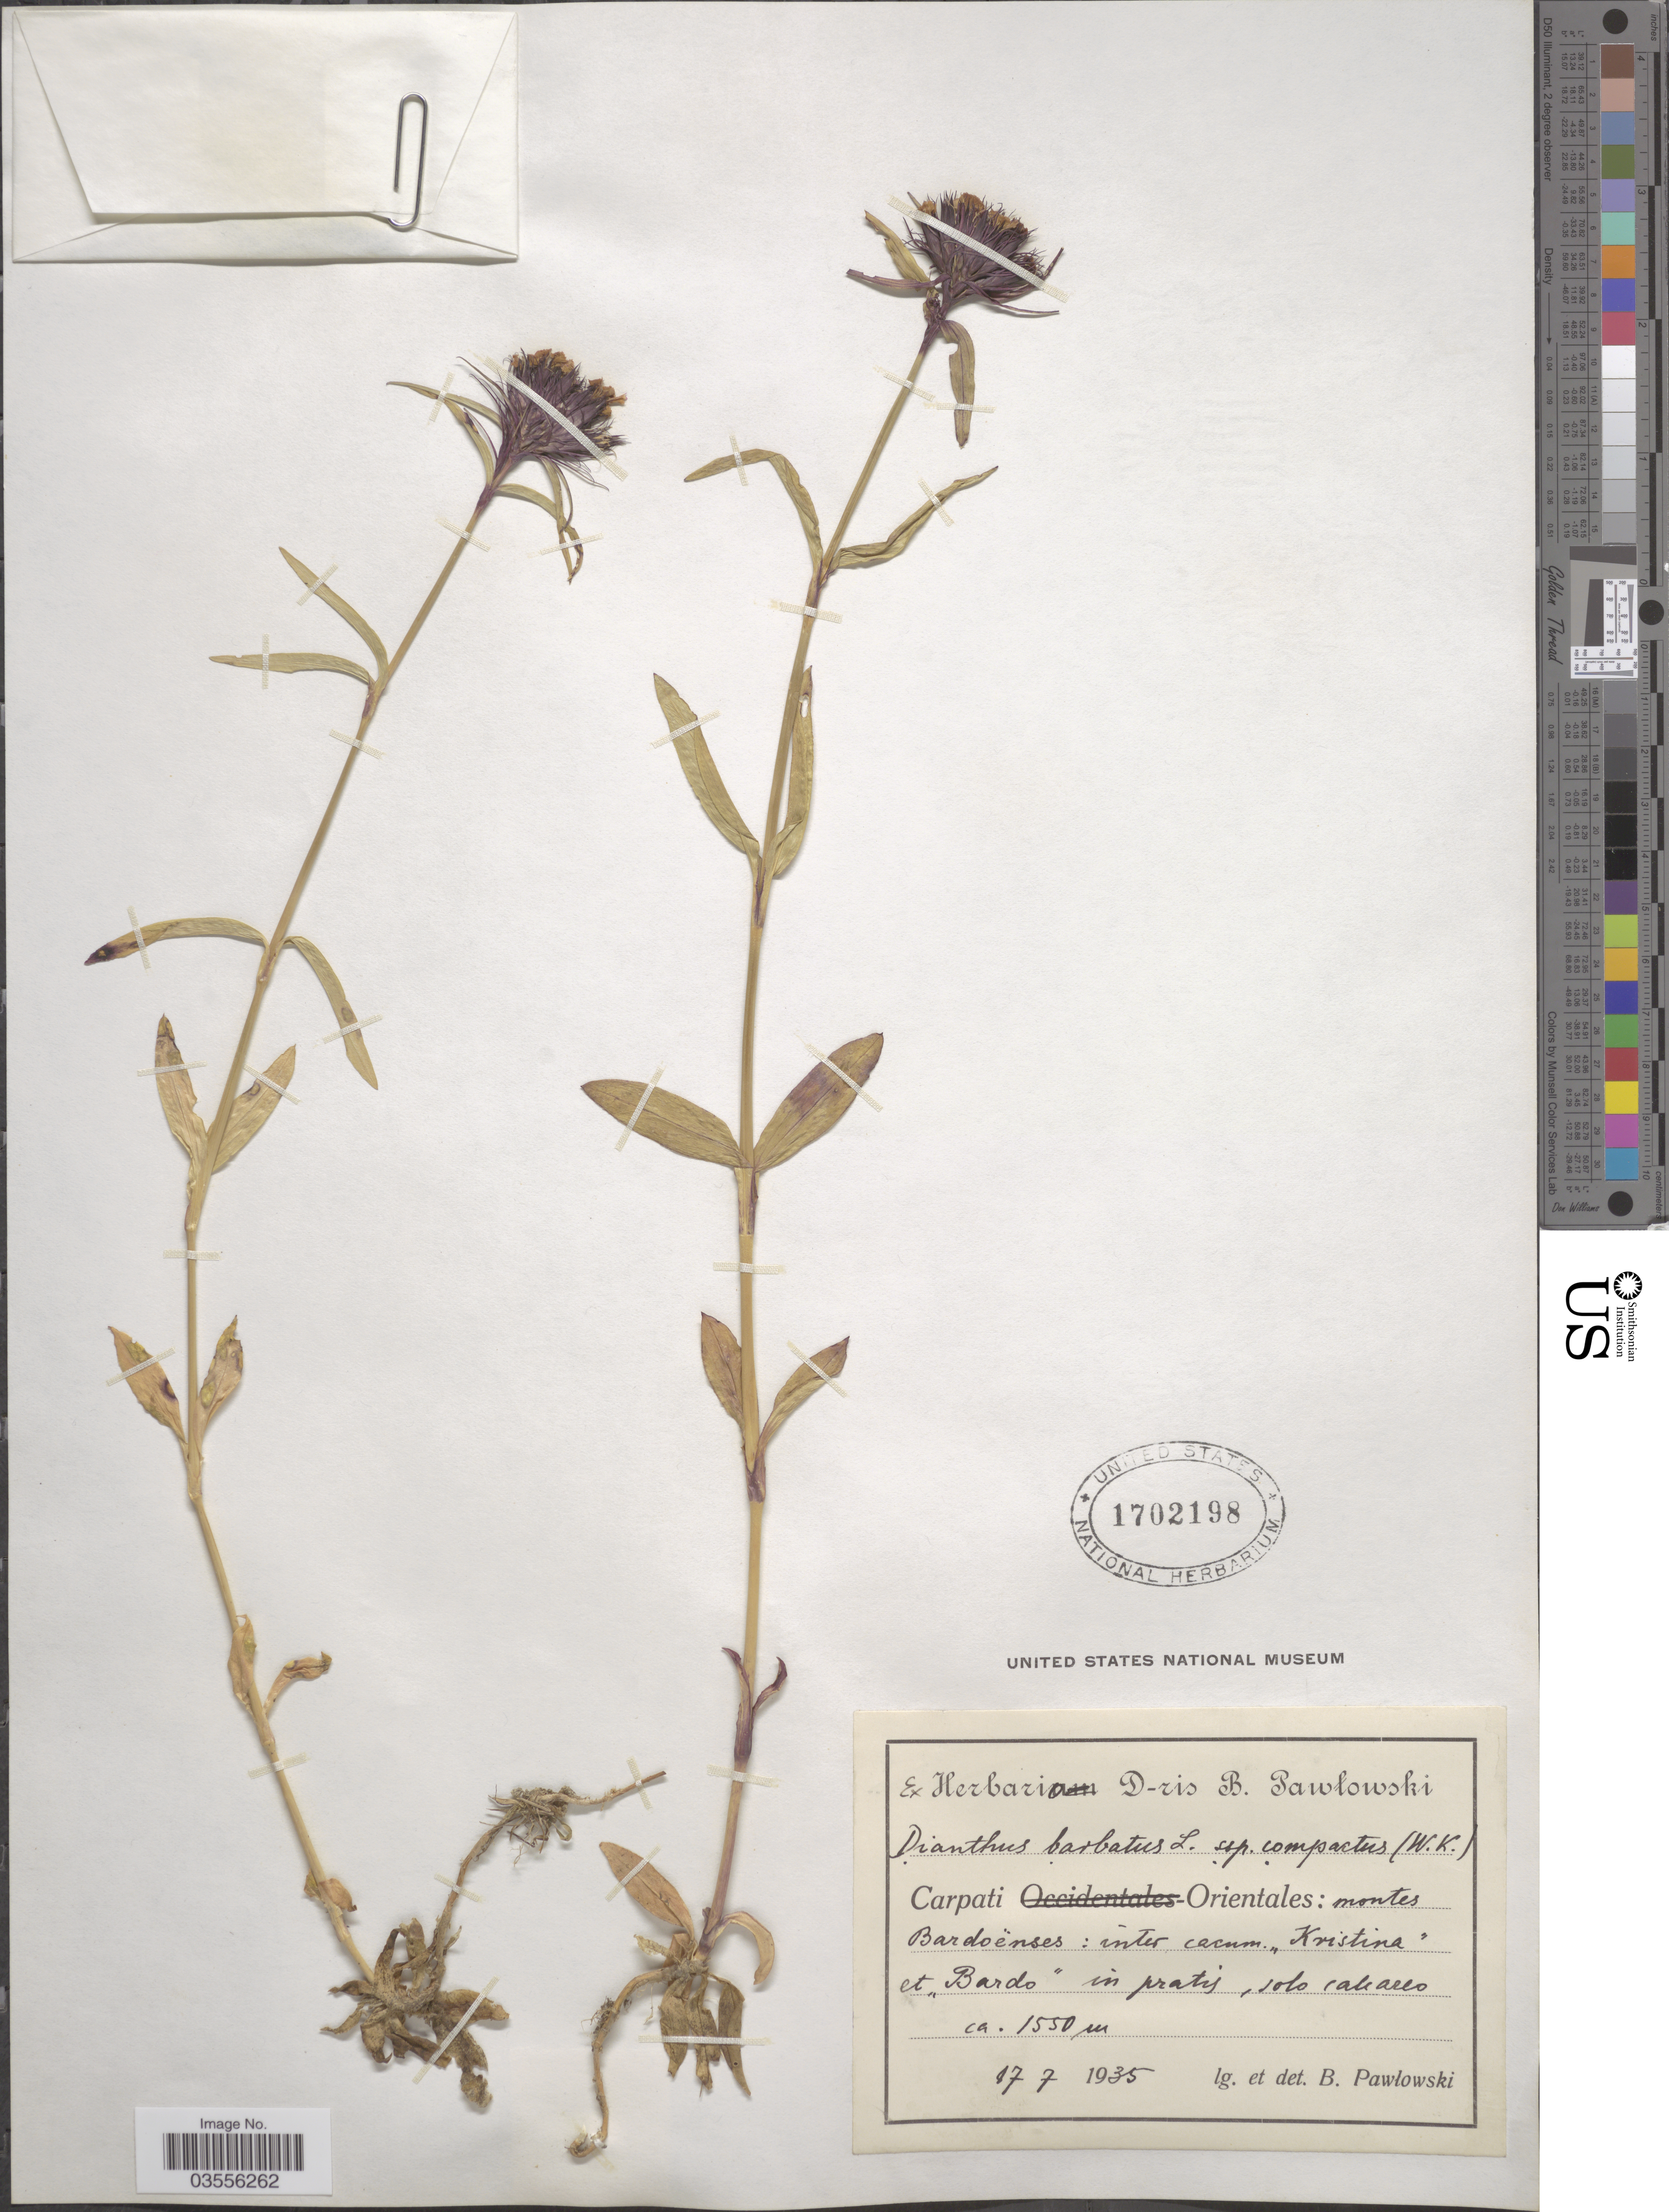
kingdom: Plantae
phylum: Tracheophyta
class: Magnoliopsida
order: Caryophyllales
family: Caryophyllaceae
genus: Dianthus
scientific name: Dianthus barbatus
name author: L.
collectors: B. Pawlowski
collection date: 1935-07-17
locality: Carpati Orientalis: montes Bardoënses: inter cacum "Kristina" et "Bardo" in pratis.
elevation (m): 1550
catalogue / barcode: US 1702198